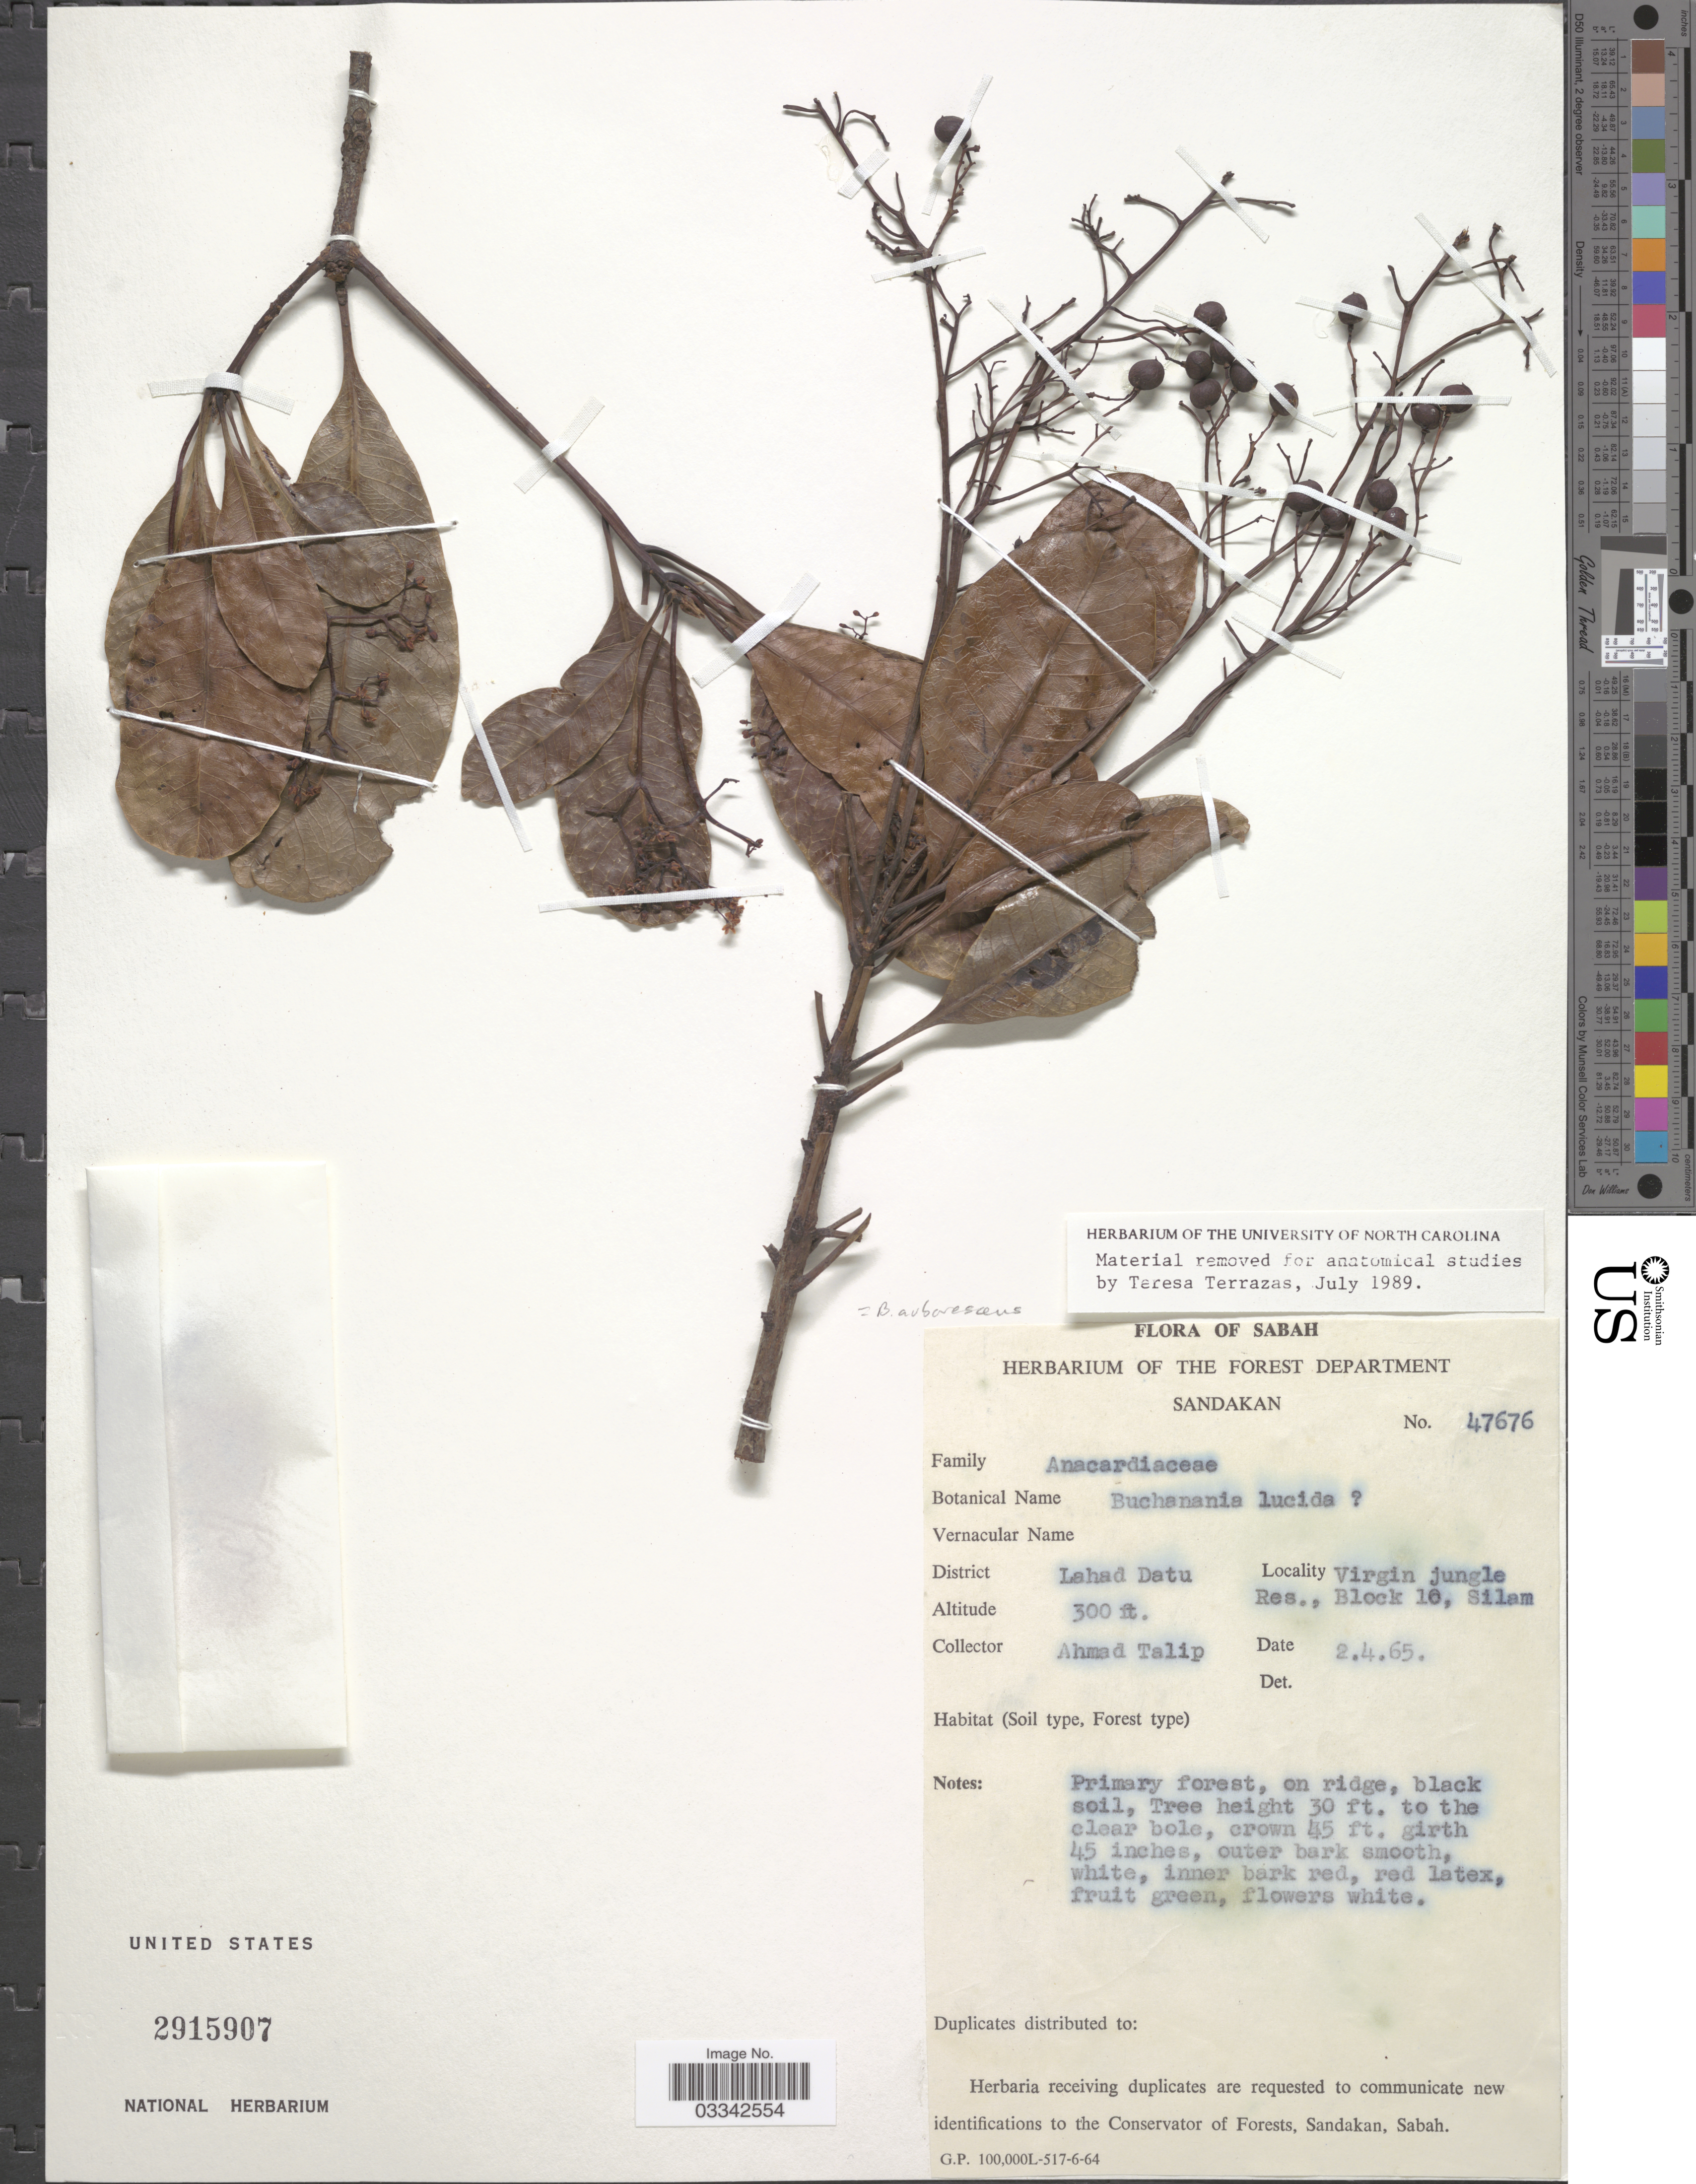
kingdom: Plantae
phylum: Tracheophyta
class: Magnoliopsida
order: Sapindales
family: Anacardiaceae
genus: Buchanania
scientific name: Buchanania arborescens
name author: (Blume) Blume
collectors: A. Talip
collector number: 47676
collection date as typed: Transcribed d/m/y: 2/4/65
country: Malaysia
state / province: Sabah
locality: District Lahad Datu. Virgin jungle Res., Block 10, Silam.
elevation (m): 91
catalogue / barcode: US 2915907